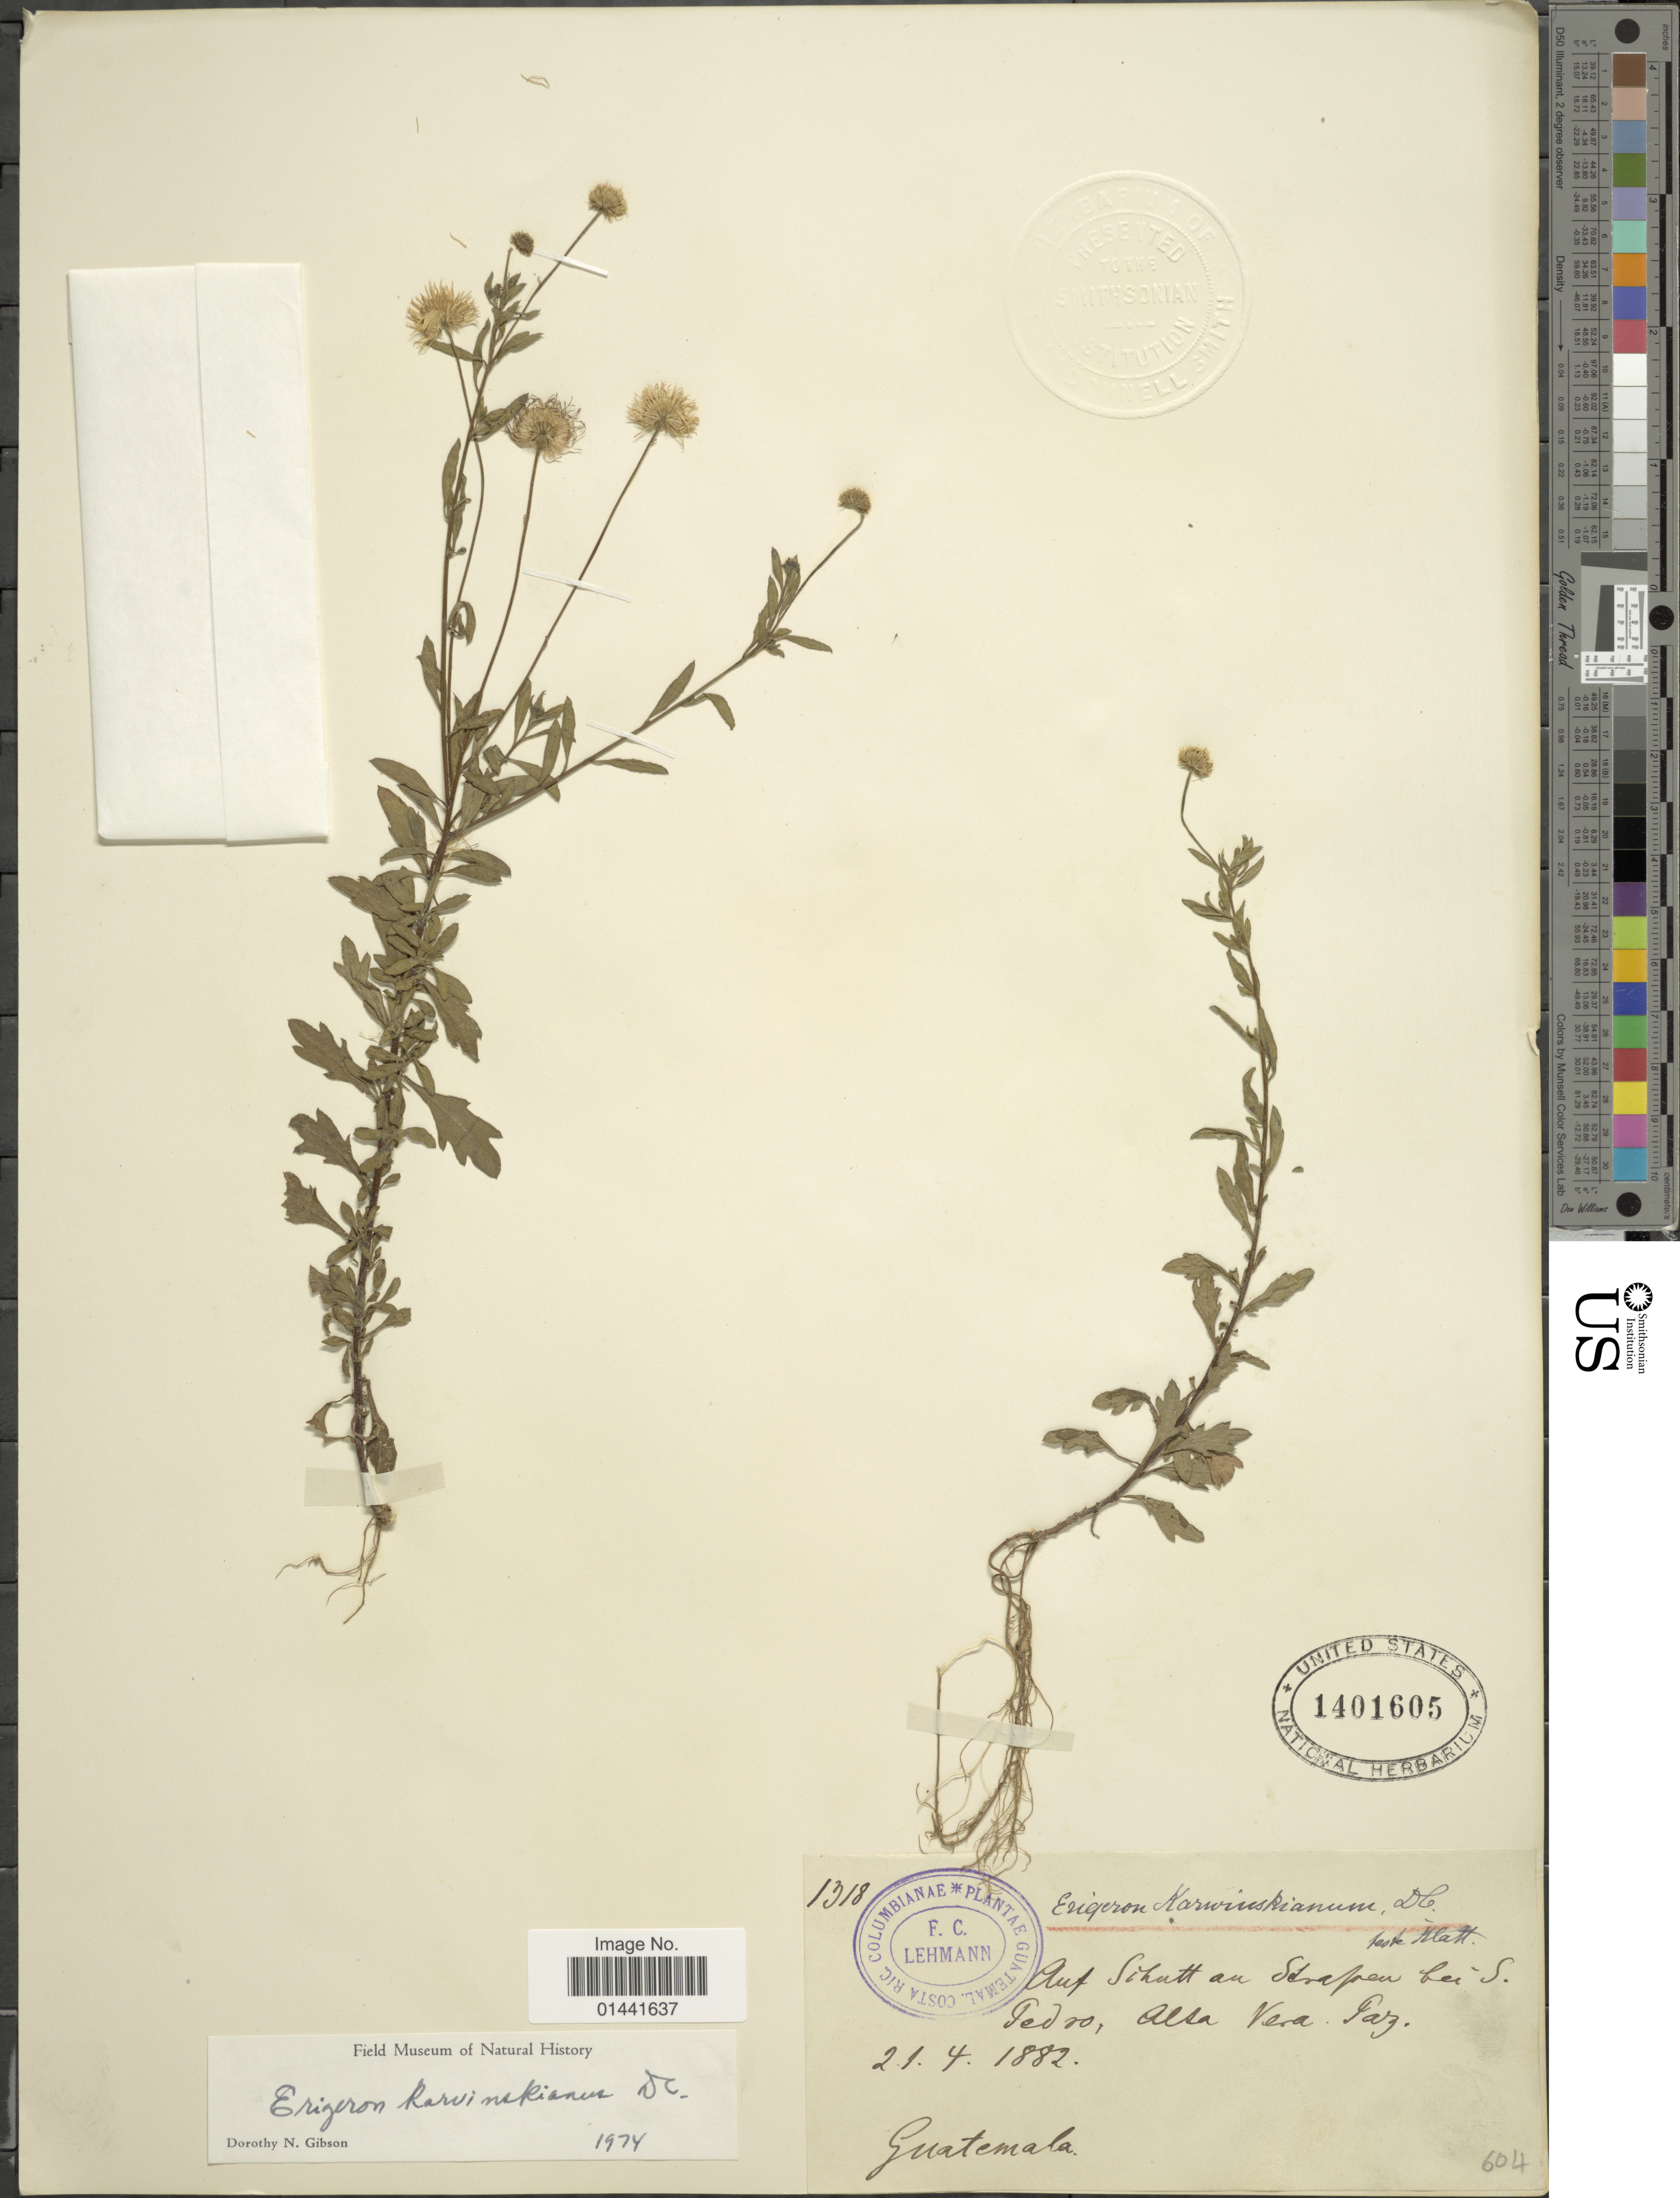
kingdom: Plantae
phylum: Tracheophyta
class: Magnoliopsida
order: Asterales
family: Asteraceae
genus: Erigeron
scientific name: Erigeron karvinskianus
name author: DC.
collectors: F. C. Lehmann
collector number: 1318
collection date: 1882-04-21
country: Guatemala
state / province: Alta Verapaz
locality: bei S. Pedro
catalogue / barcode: US 1401605